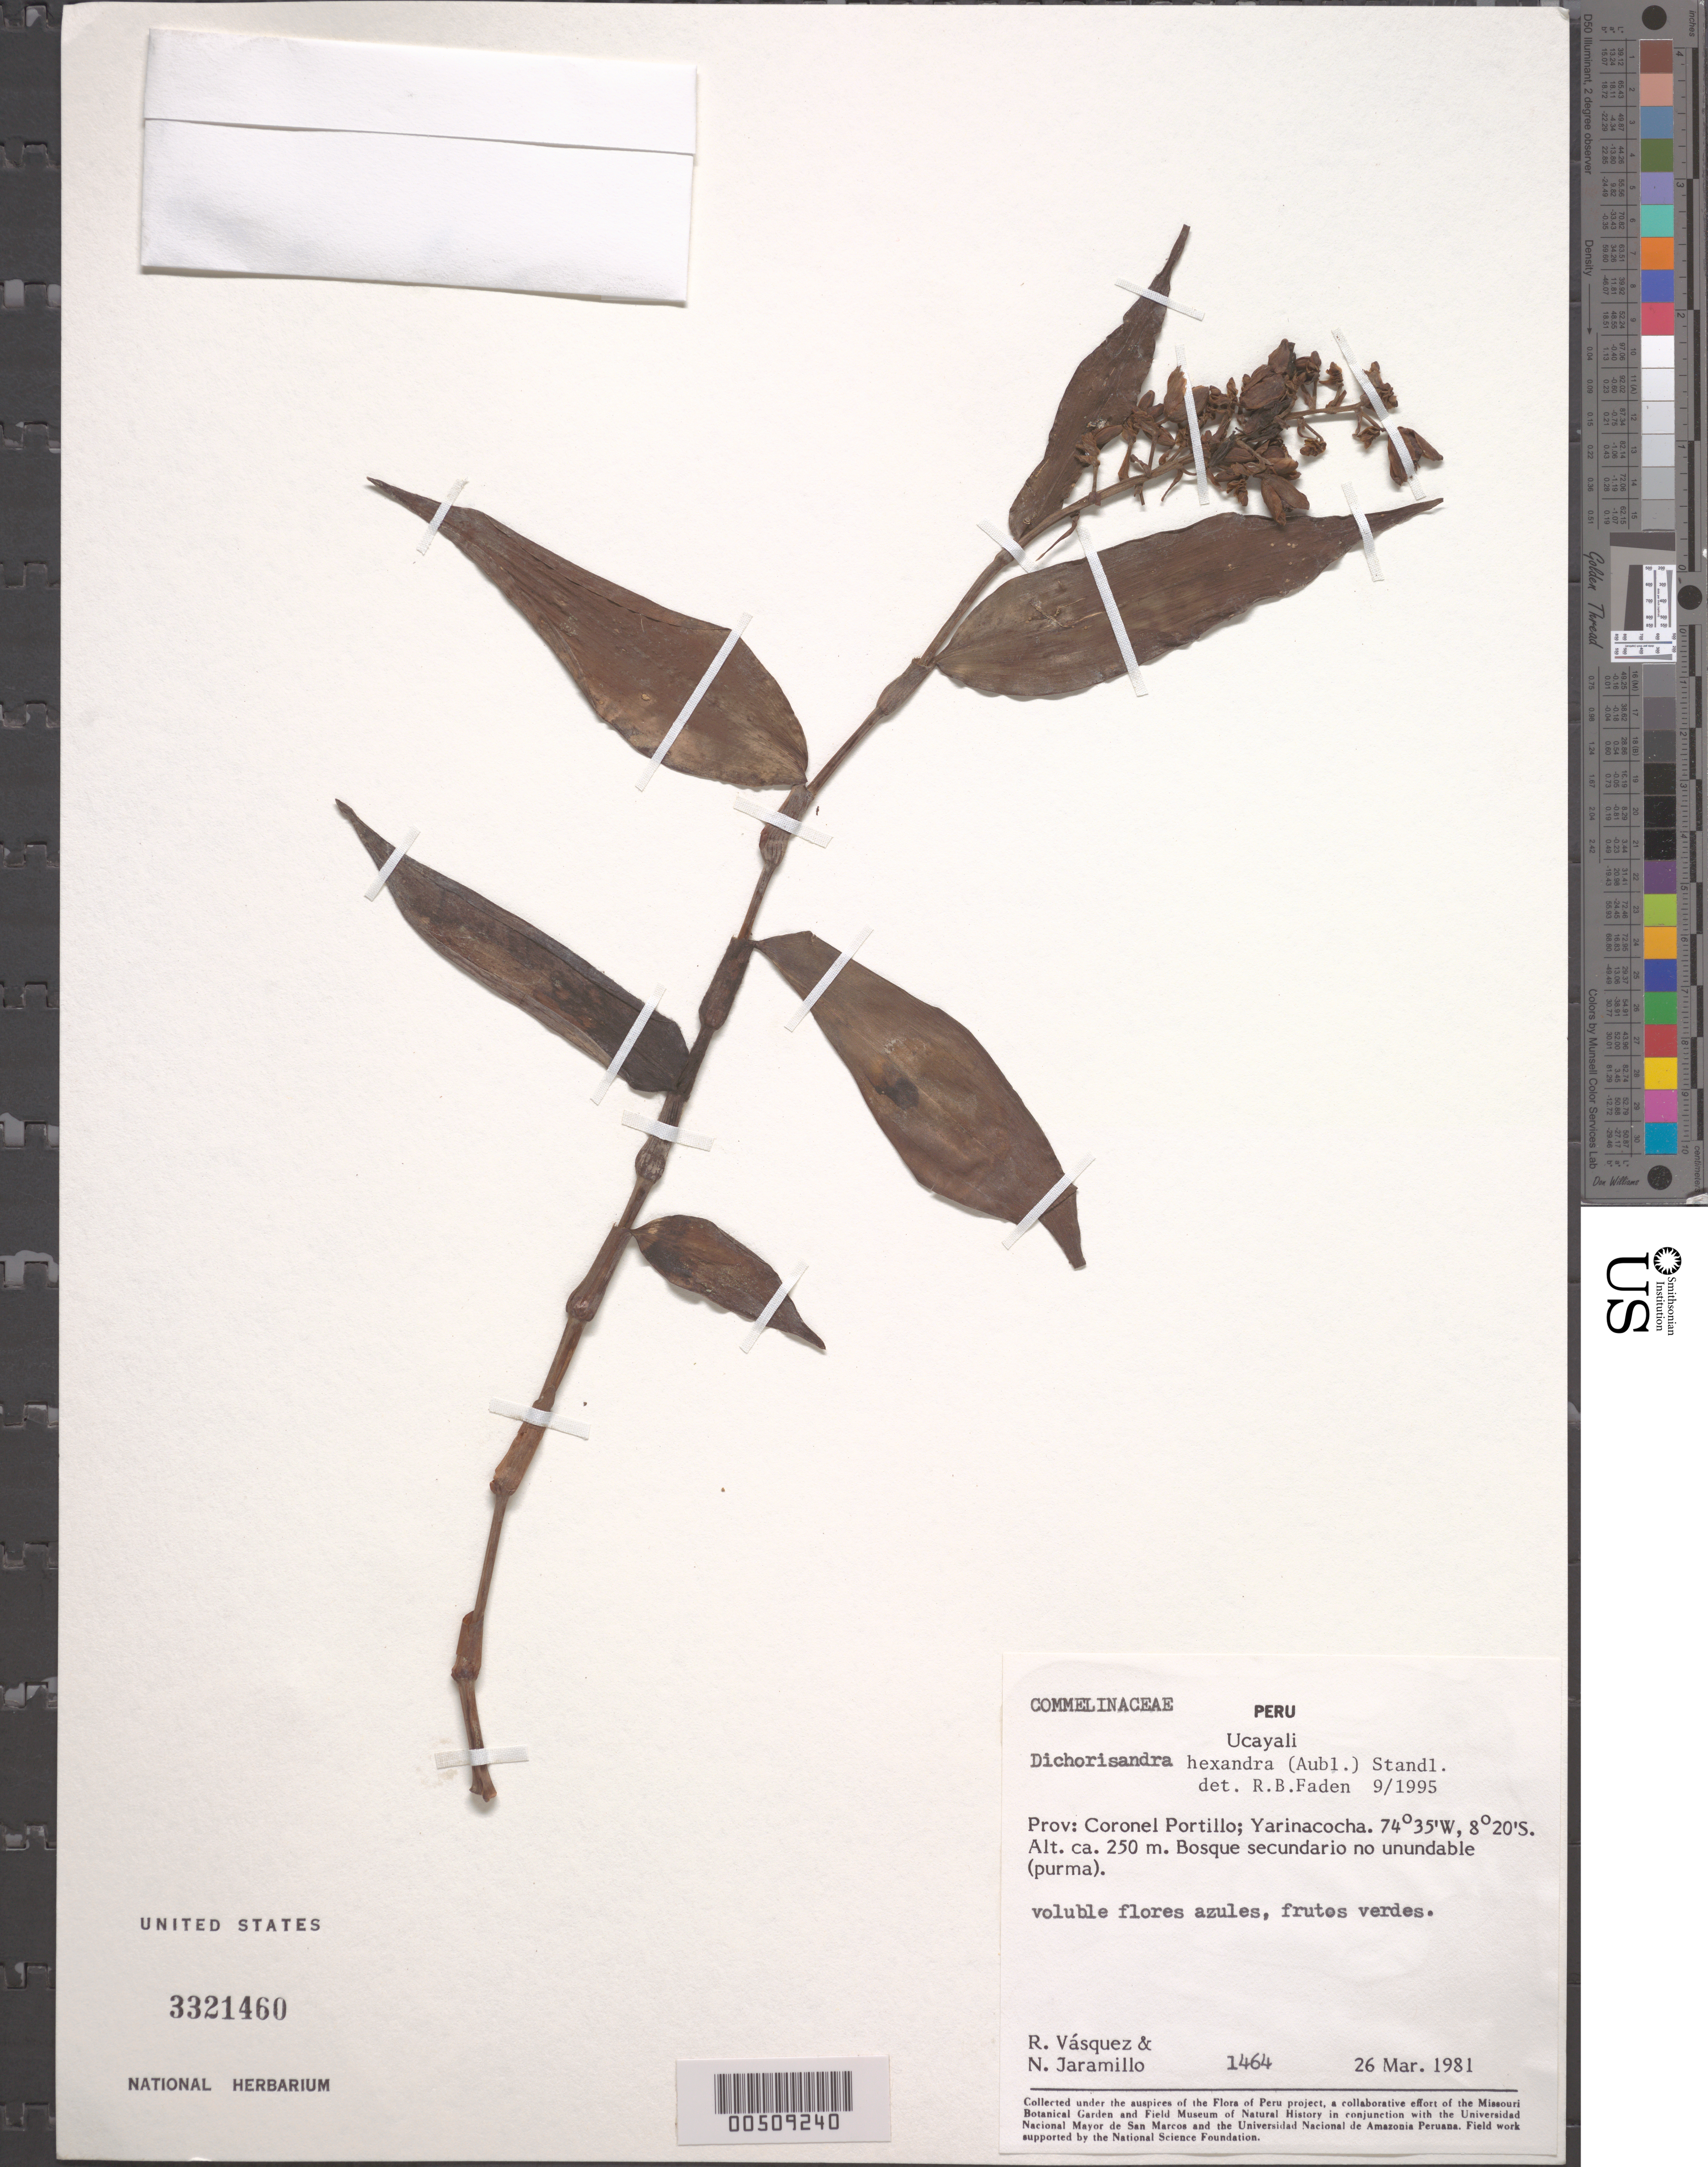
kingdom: Plantae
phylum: Tracheophyta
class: Liliopsida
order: Commelinales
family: Commelinaceae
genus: Dichorisandra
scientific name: Dichorisandra hexandra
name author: (Aubl.) Standl.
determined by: Faden, Robert B., (US), Smithsonian Institution - National Museum of Natural History (UNITED STATES)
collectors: R. Vasquez & N. Jaramillo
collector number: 1464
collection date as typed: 26 Mar 1981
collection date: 1981-03-26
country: Peru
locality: Coronel Portillo, Yarinacocha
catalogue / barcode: US 3321460